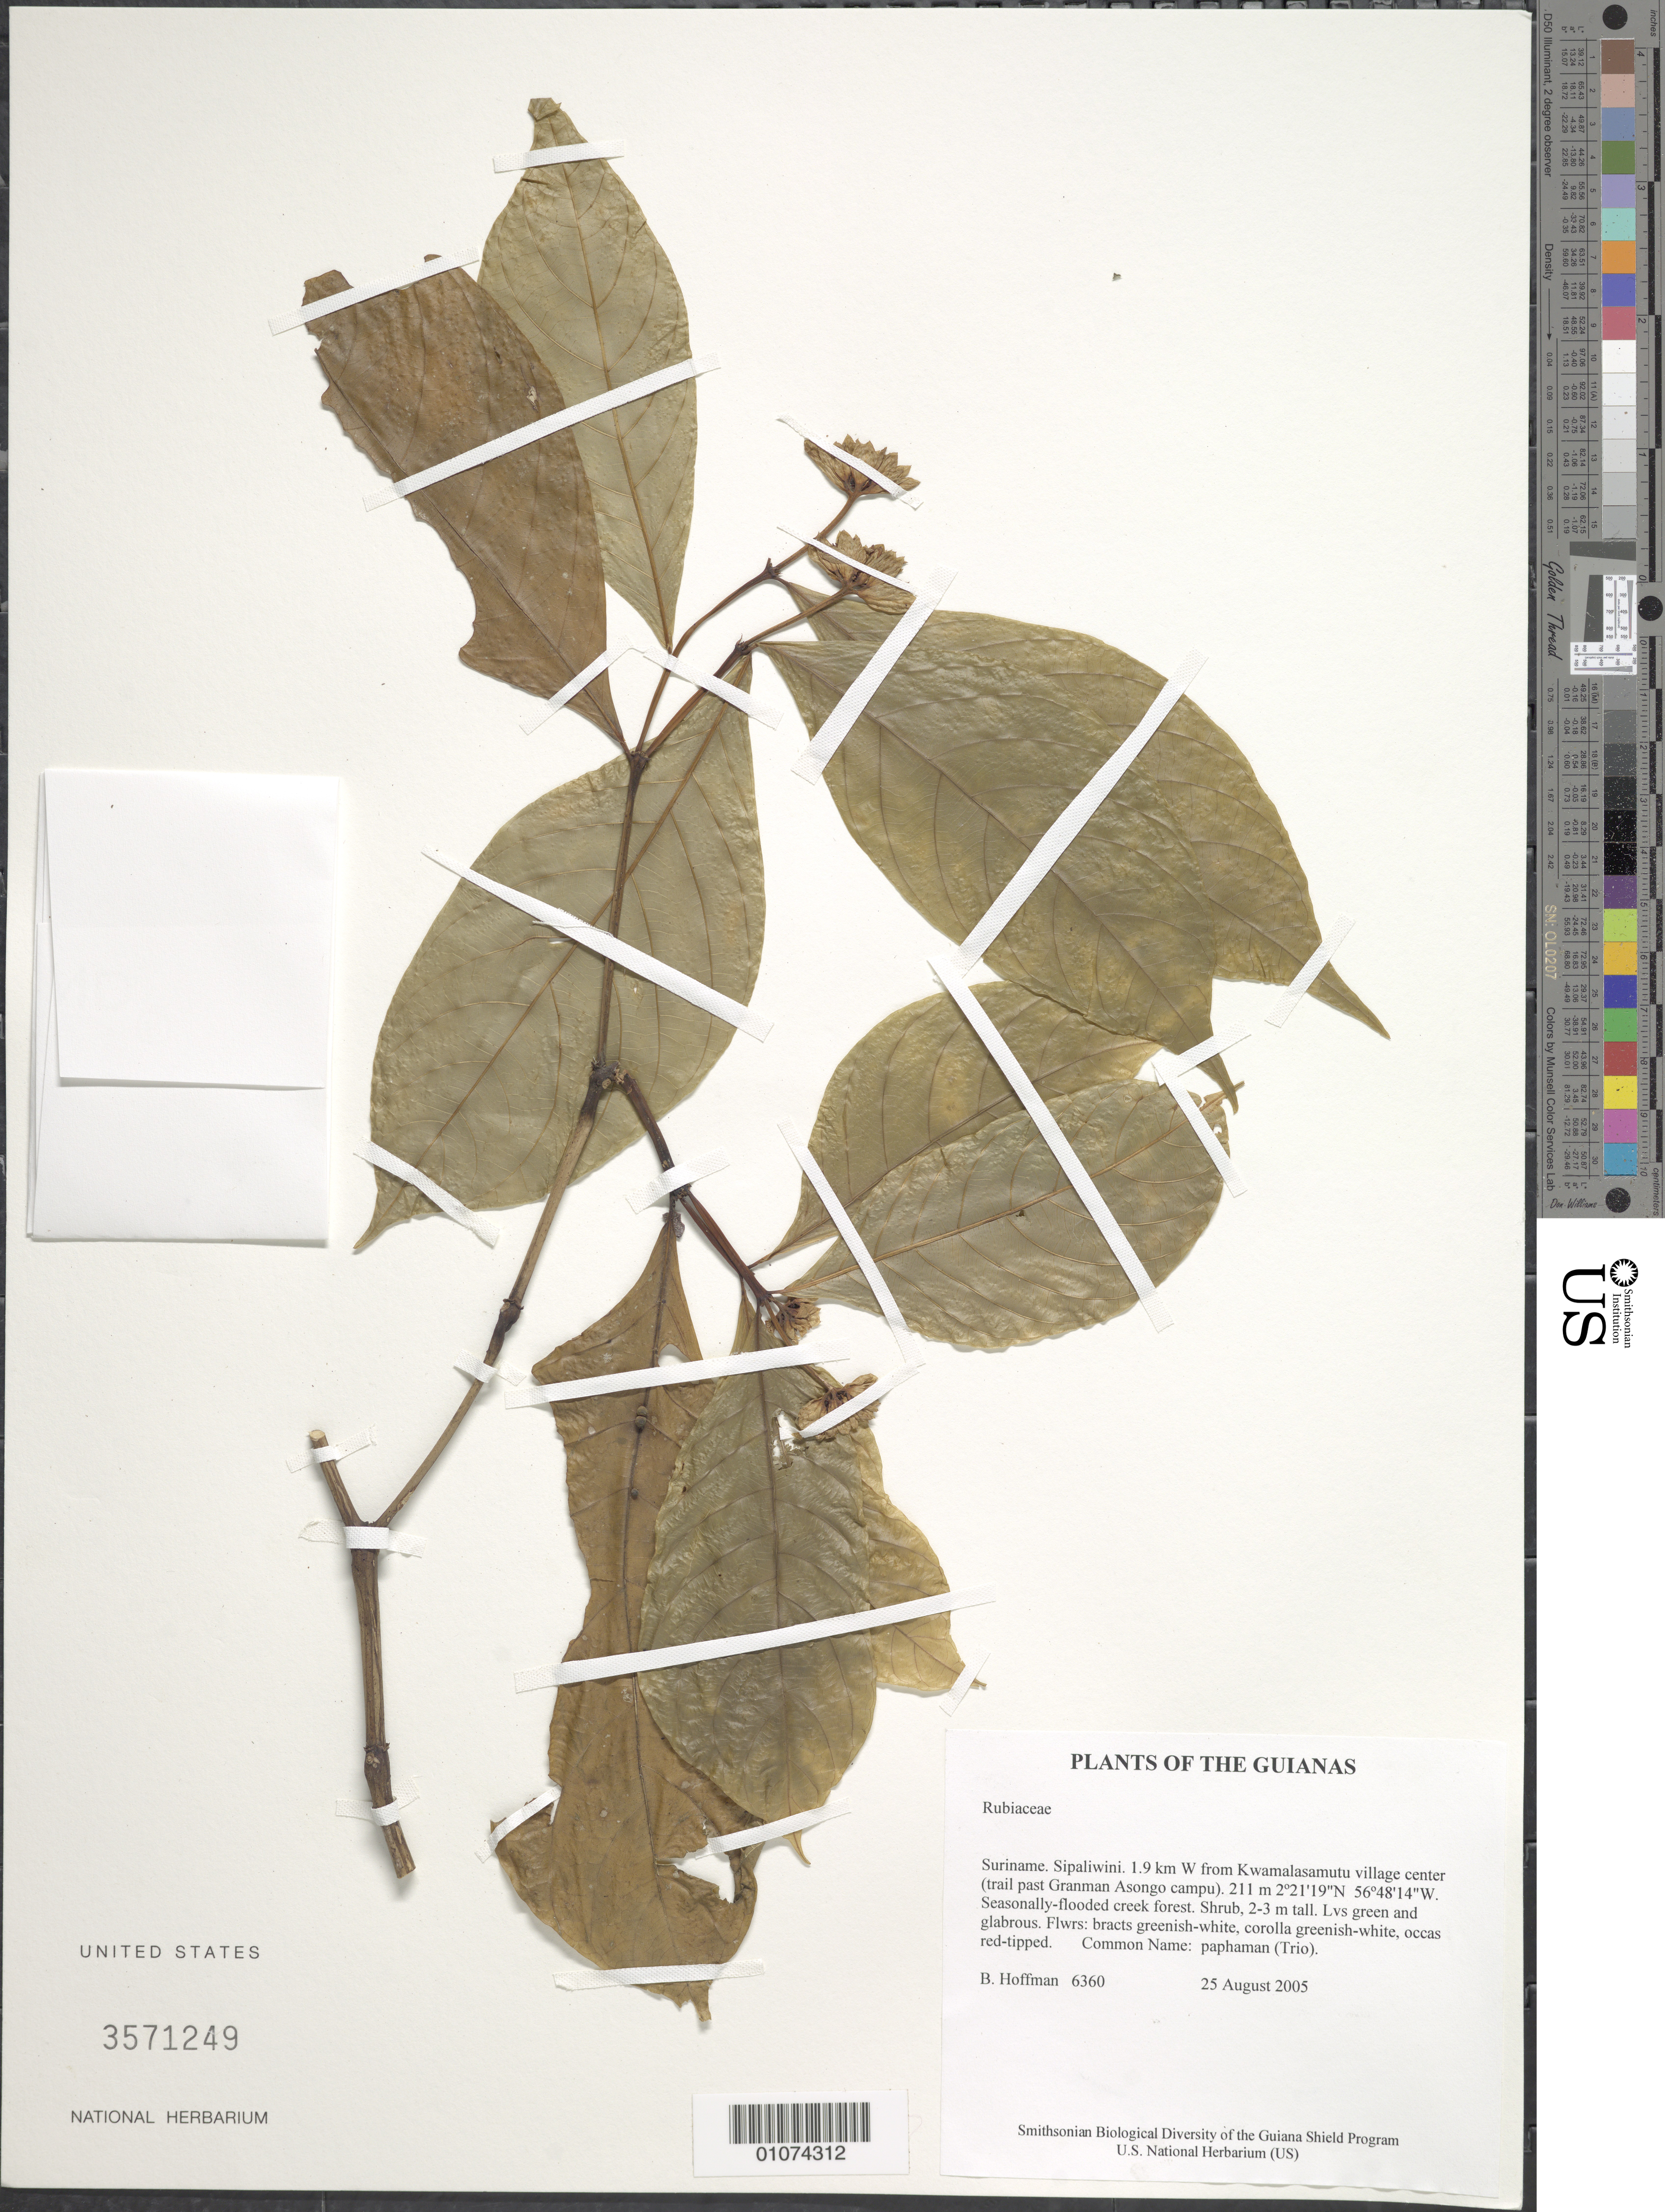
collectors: B. Hoffman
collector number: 6360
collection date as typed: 25 August 2005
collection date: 2005-08-25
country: Suriname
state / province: Sipaliwini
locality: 1.9 km W from Kwamalasamutu village center (trail past Granman Asongo campu)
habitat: Seasonally-flooded creek forest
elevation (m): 211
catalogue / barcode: US 3571249